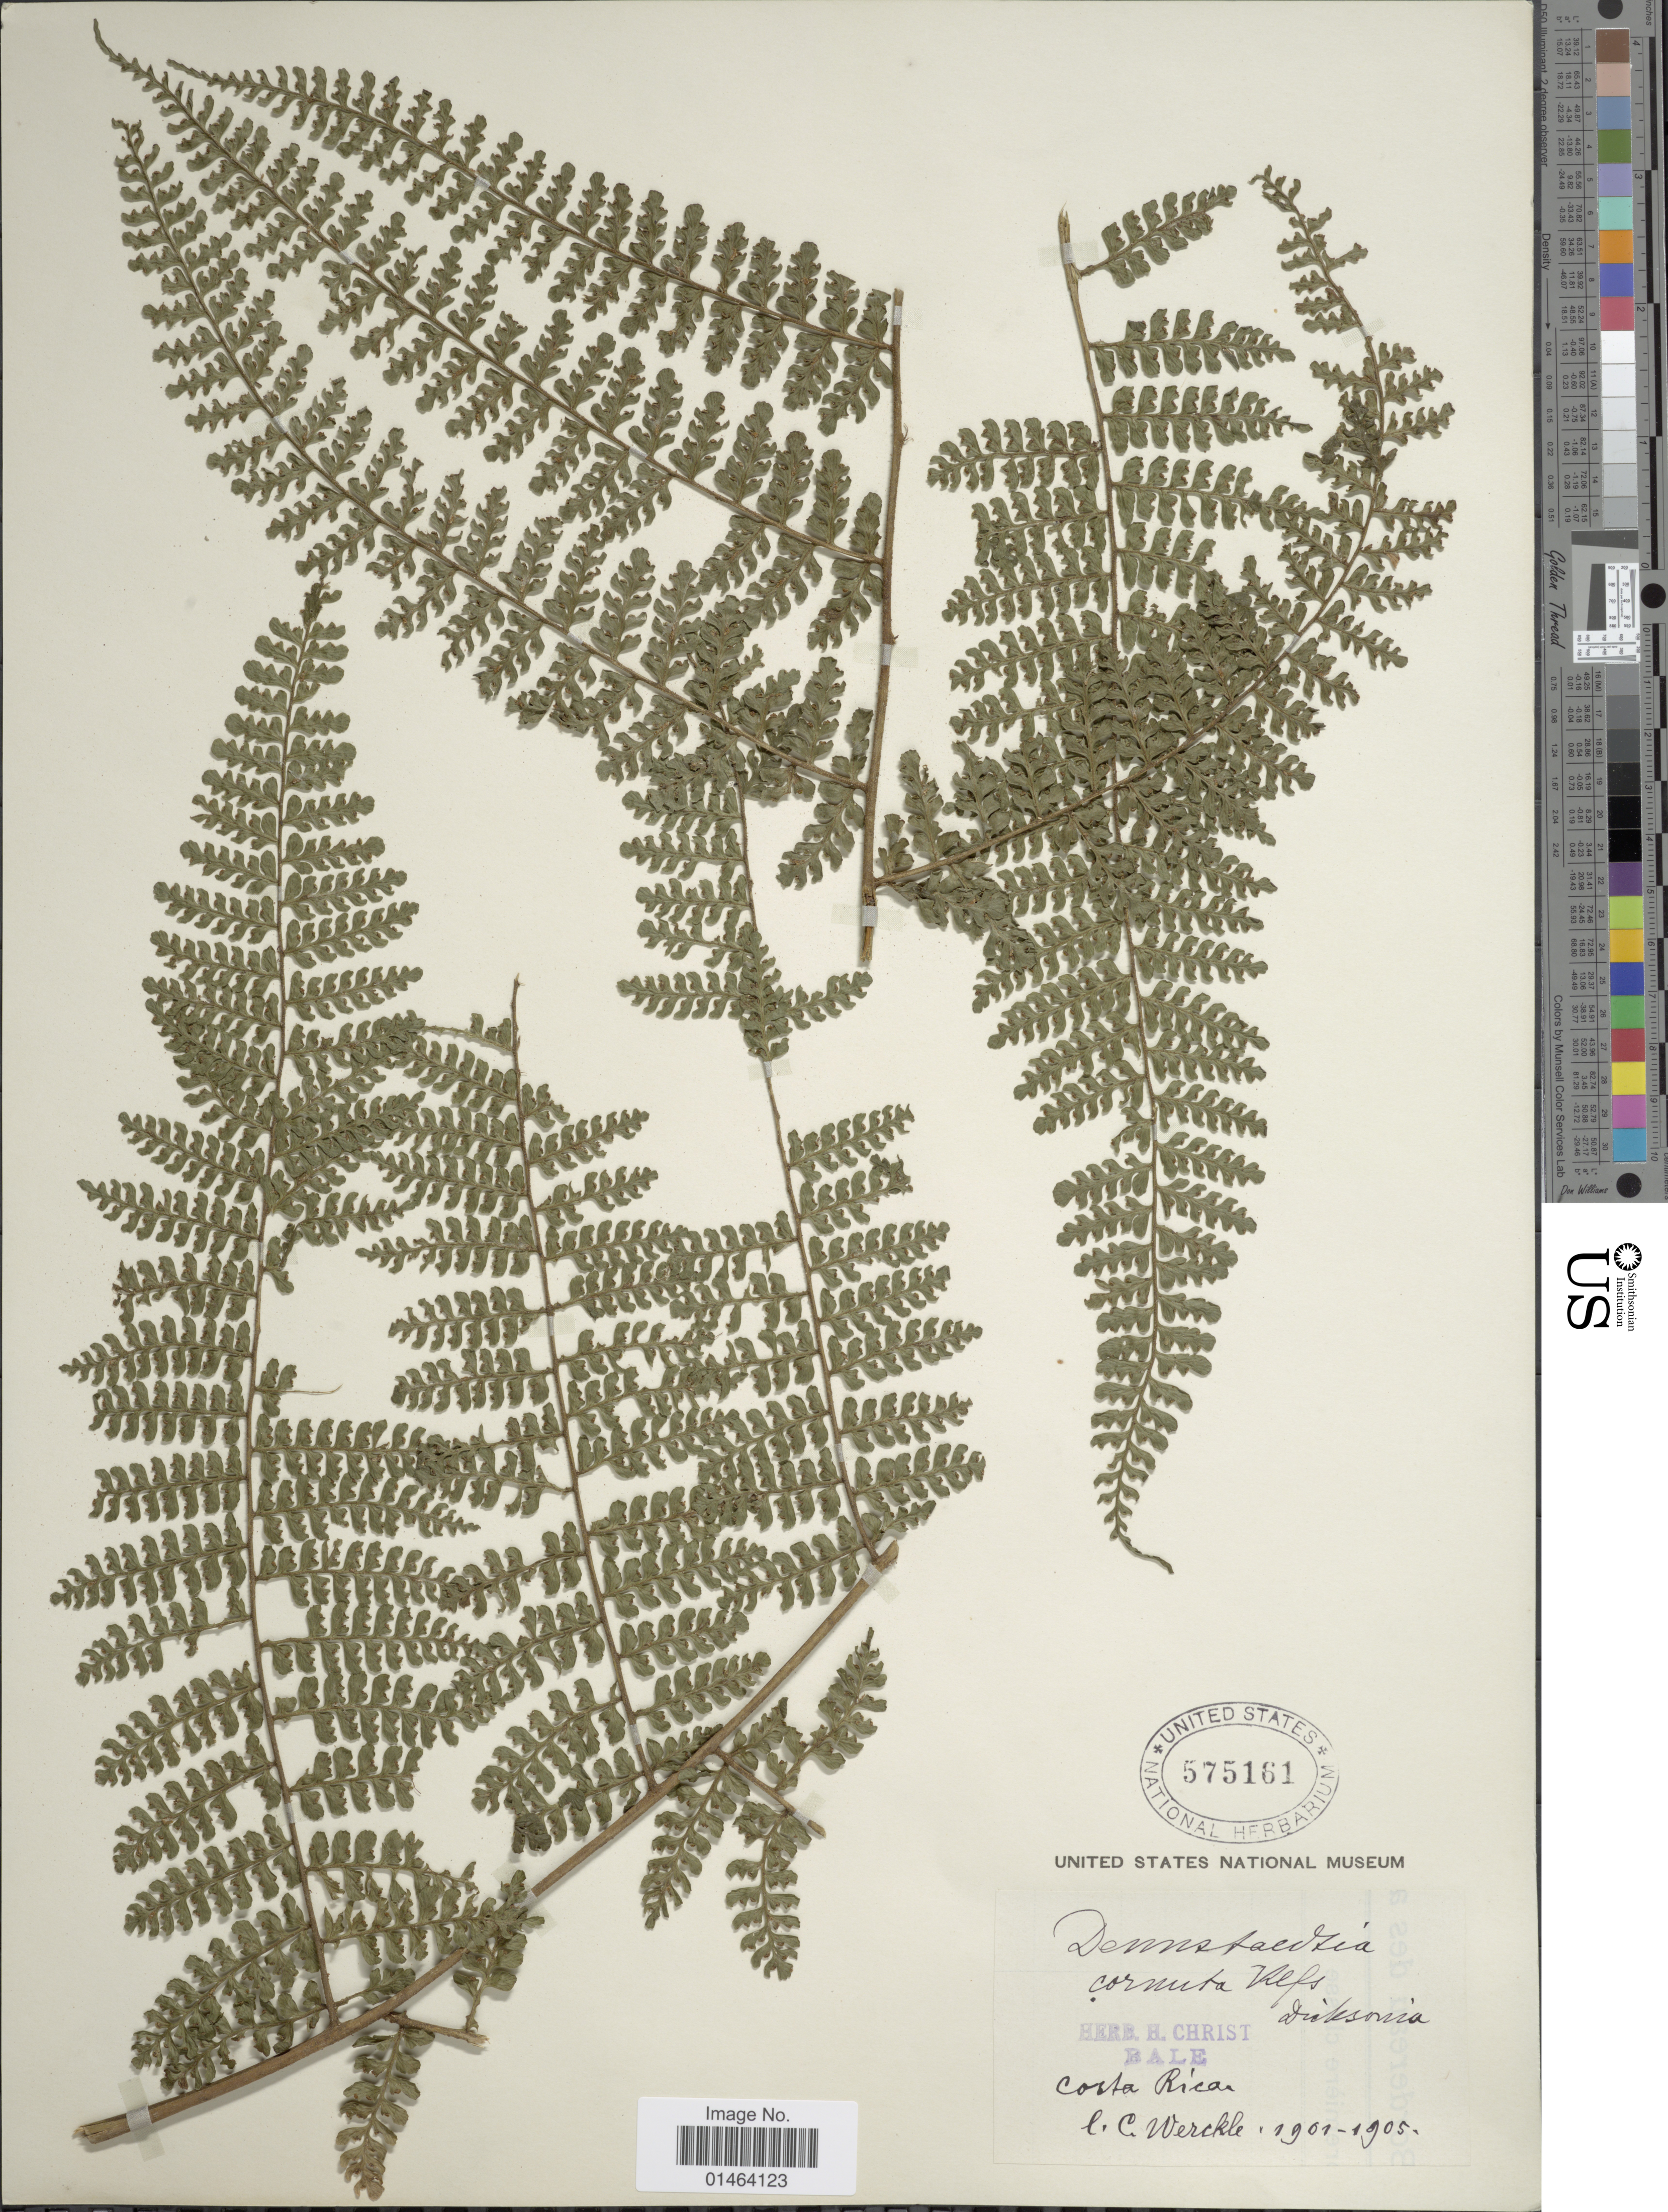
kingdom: Plantae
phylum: Tracheophyta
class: Polypodiopsida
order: Polypodiales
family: Dennstaedtiaceae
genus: Dennstaedtia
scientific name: Dennstaedtia cornuta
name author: (Kaulf.) Mett.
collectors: C. Wercklé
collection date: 1901/1905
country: Costa Rica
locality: Costa Rica.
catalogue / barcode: US 575161